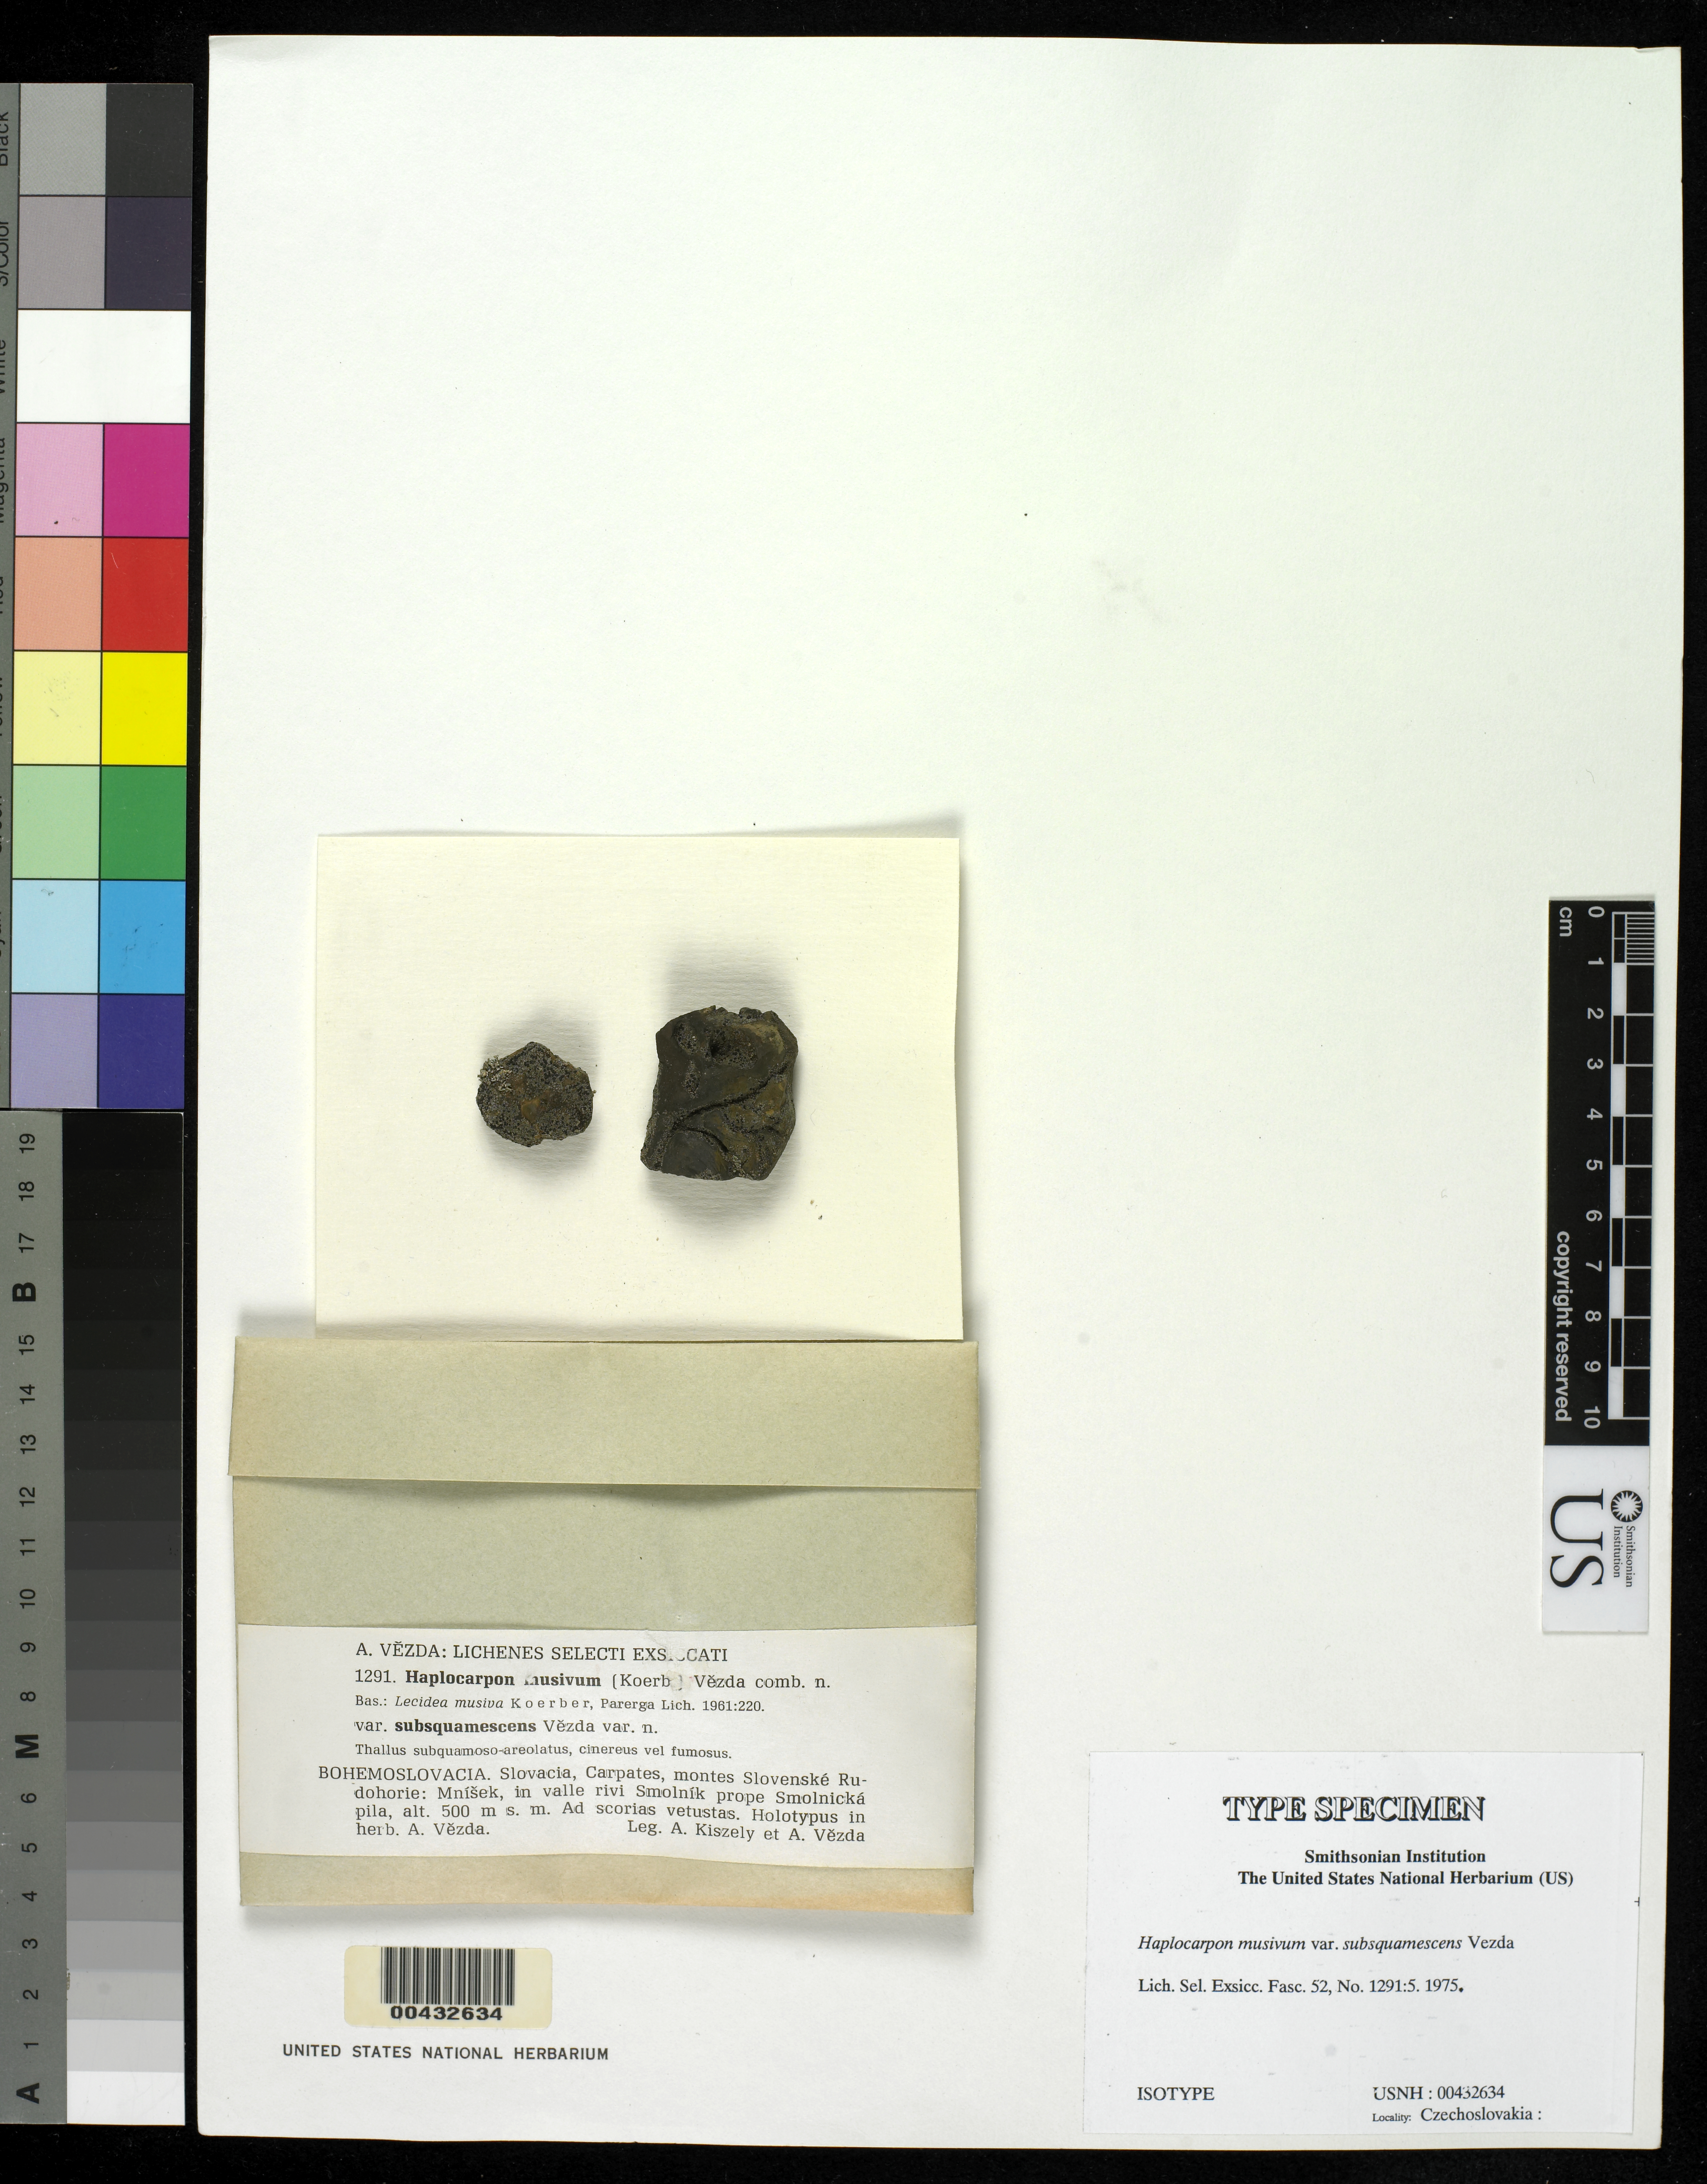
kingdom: Fungi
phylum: Ascomycota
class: Lecanoromycetes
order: Lecideales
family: Lecideaceae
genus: Haplocarpon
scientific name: Haplocarpon musivum var. subsquamescens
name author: Vezda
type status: Isotype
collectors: A. Kiszely & A. Vezda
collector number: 1291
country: Slovakia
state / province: Slovakia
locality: Slovacia, Carpates, Montes Slovenske Rudohorie, Mnisek, in valle Rivi Smolnik prope Smolnicka Pila. [Slovakia, Carpathian Mountains, Slovenske Rudohorie Mountains, Mnisek, in the Valley of Smolnik River near Sm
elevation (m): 500